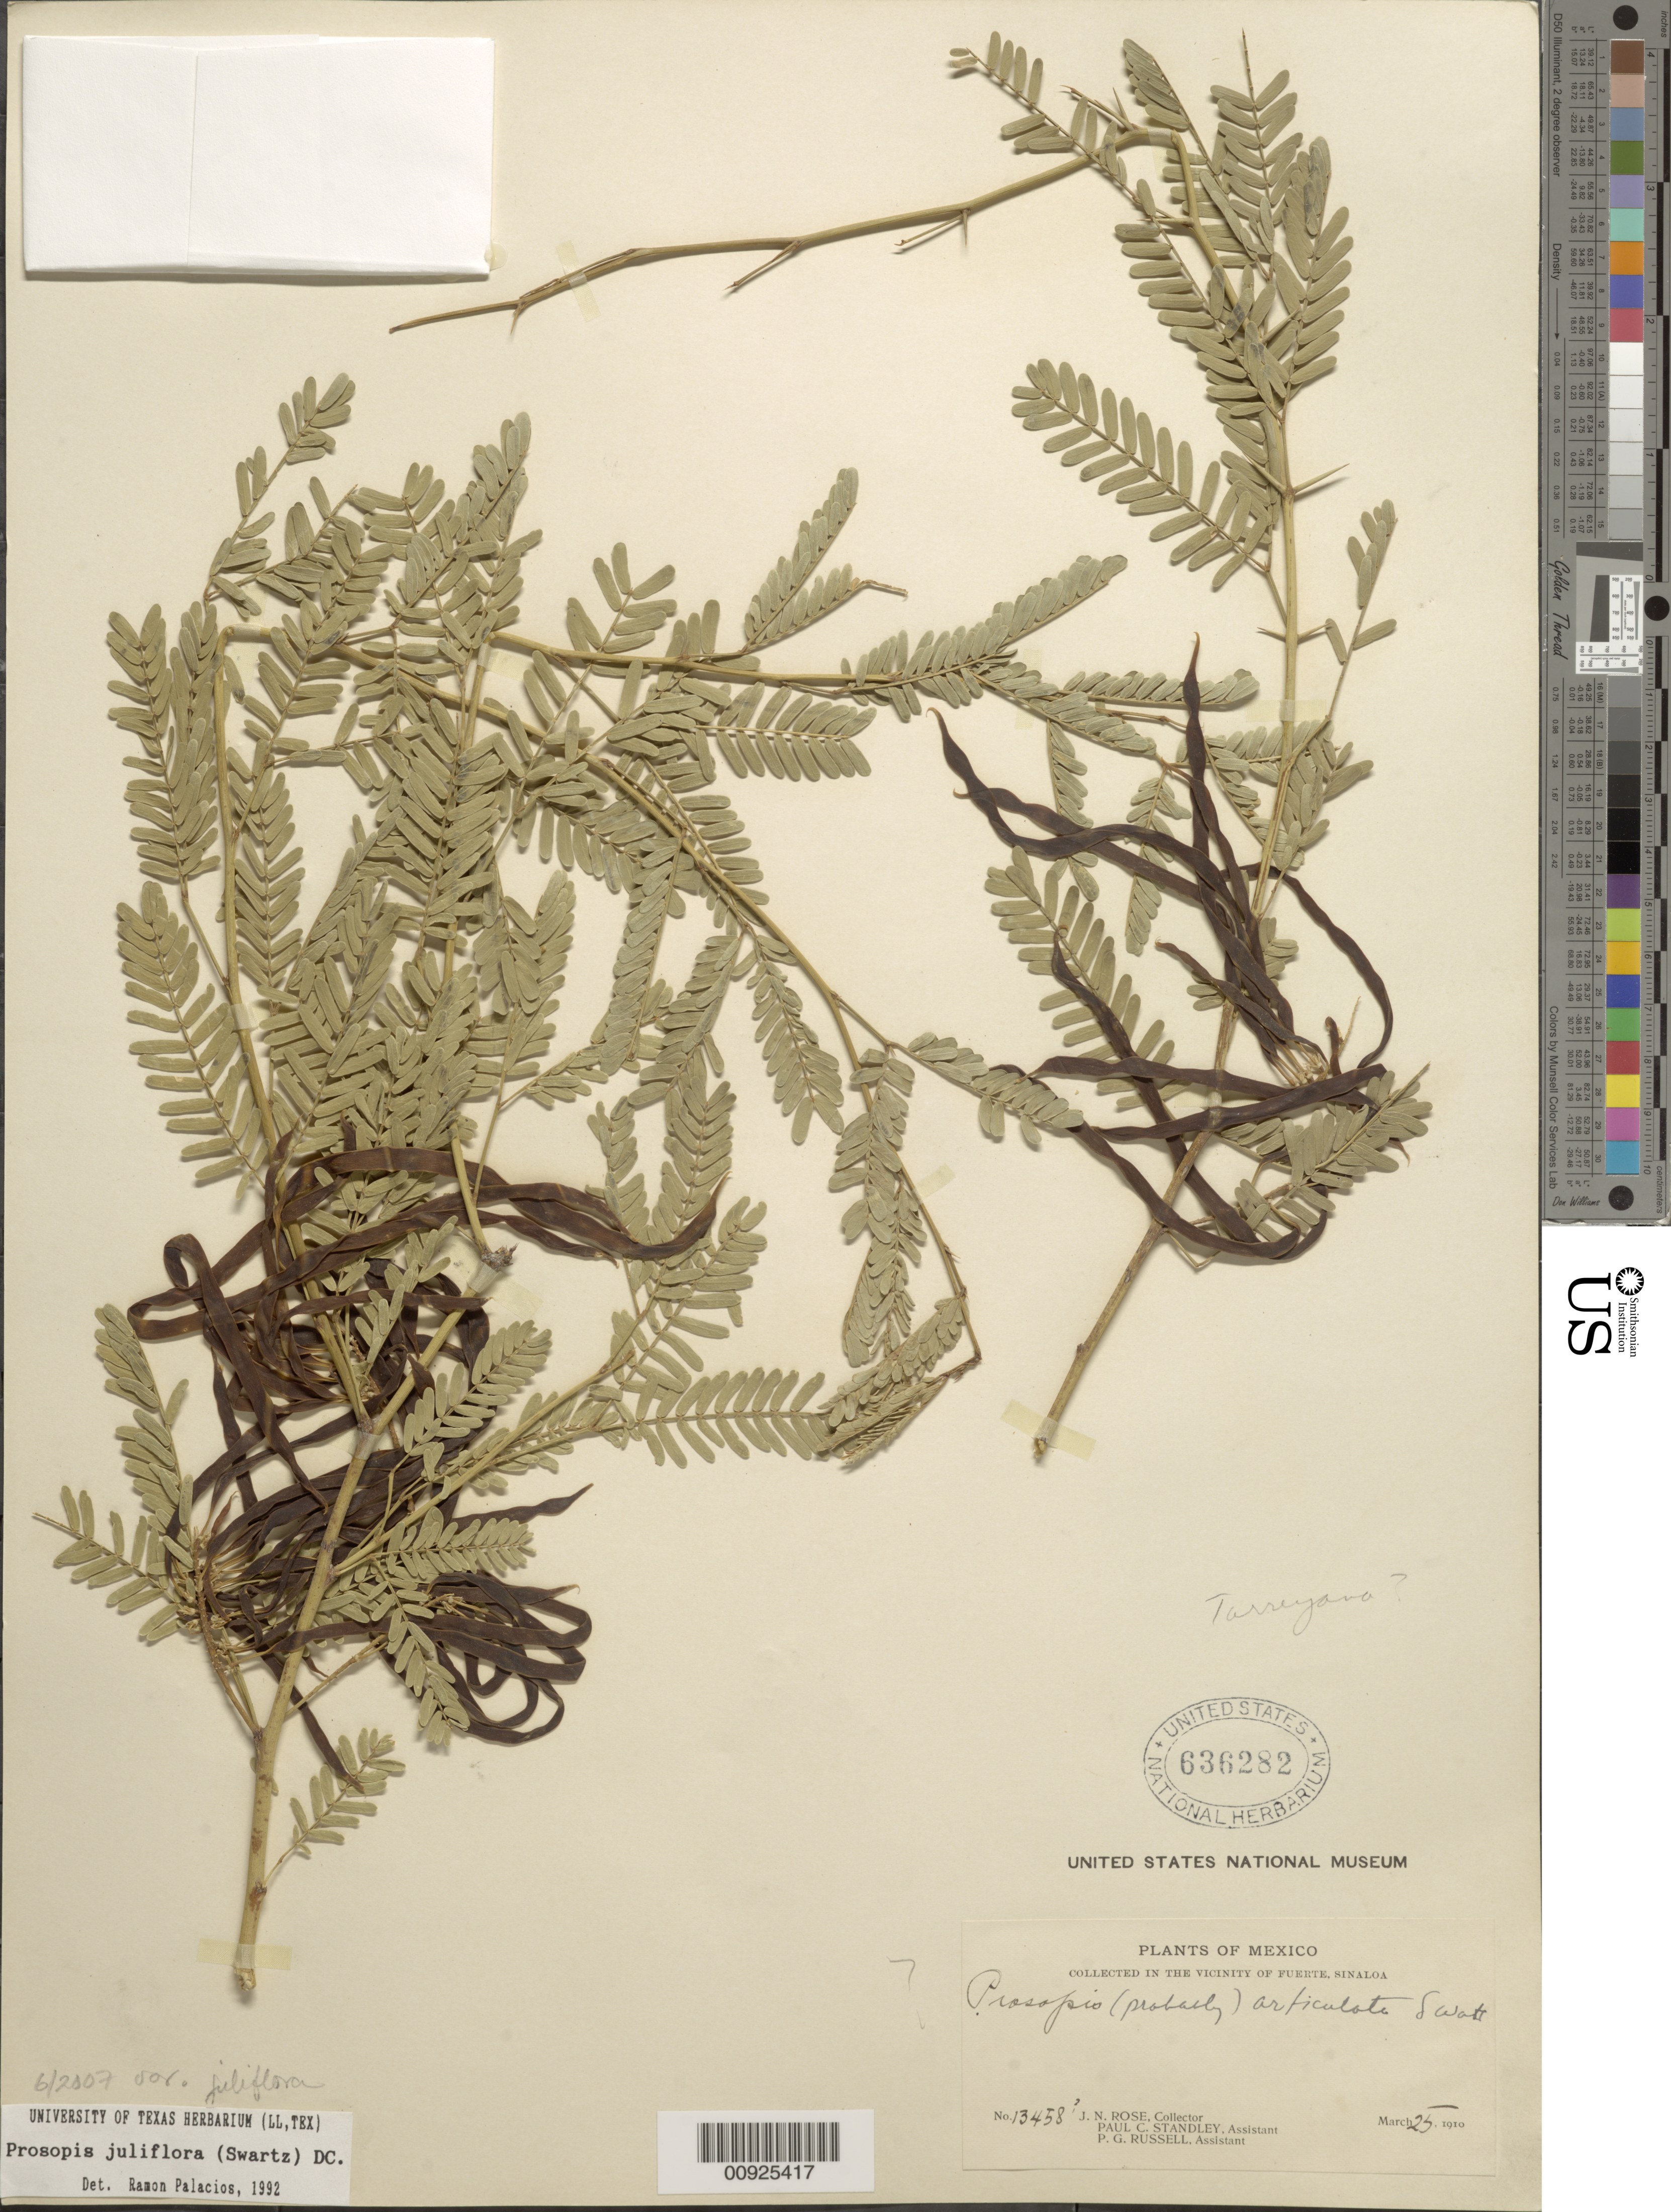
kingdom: Plantae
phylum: Tracheophyta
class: Magnoliopsida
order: Fabales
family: Fabaceae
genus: Neltuma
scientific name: Neltuma juliflora var. juliflora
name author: (Sw.) Raf.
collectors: J. N. Rose, P. C. Standley & P. G. Russell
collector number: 13458 ?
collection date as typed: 25 Mar 1910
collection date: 1910-03-25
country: Mexico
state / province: Sinaloa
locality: In the vicinity of Fuerte, Sinaloa.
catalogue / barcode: US 636282